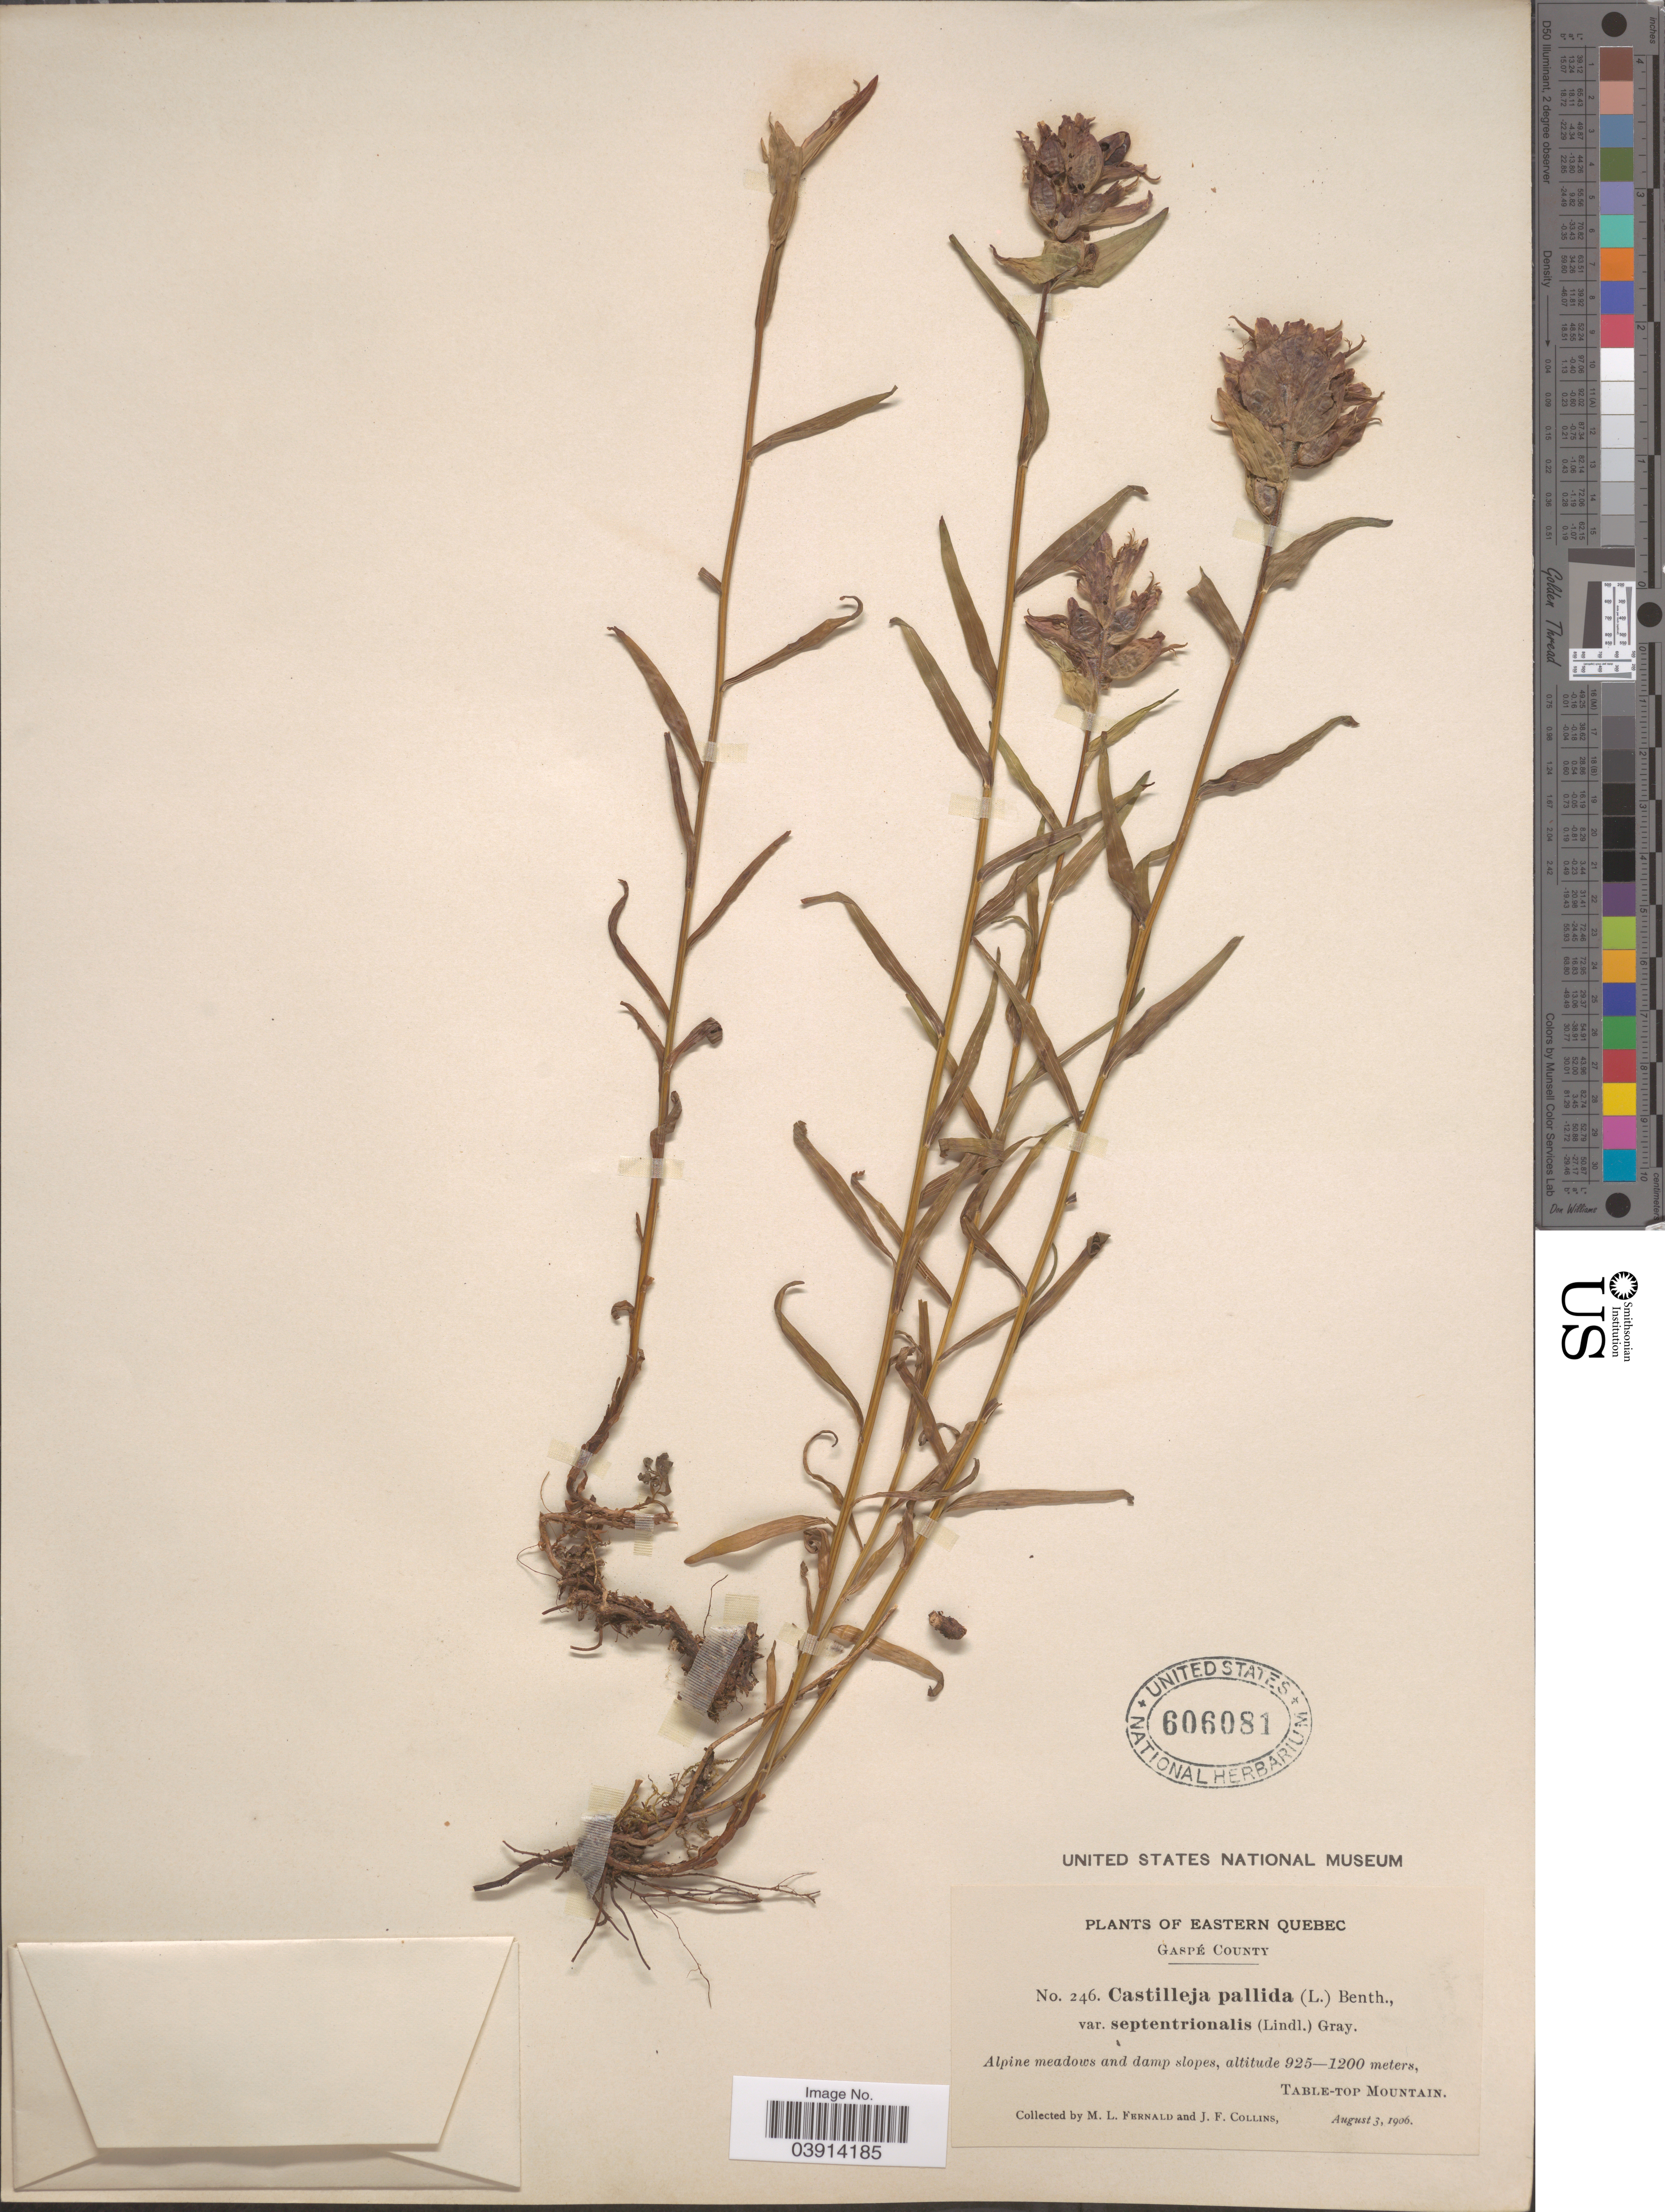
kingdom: Plantae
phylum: Tracheophyta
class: Magnoliopsida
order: Lamiales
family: Orobanchaceae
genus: Castilleja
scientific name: Castilleja septentrionalis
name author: Lindl.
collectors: M. L. Fernald & J. Collins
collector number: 246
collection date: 1906-08-03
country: Canada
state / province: Quebec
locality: Eastern Quebec. Gaspé County. Table-Top Mountains.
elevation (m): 925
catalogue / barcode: US 606081